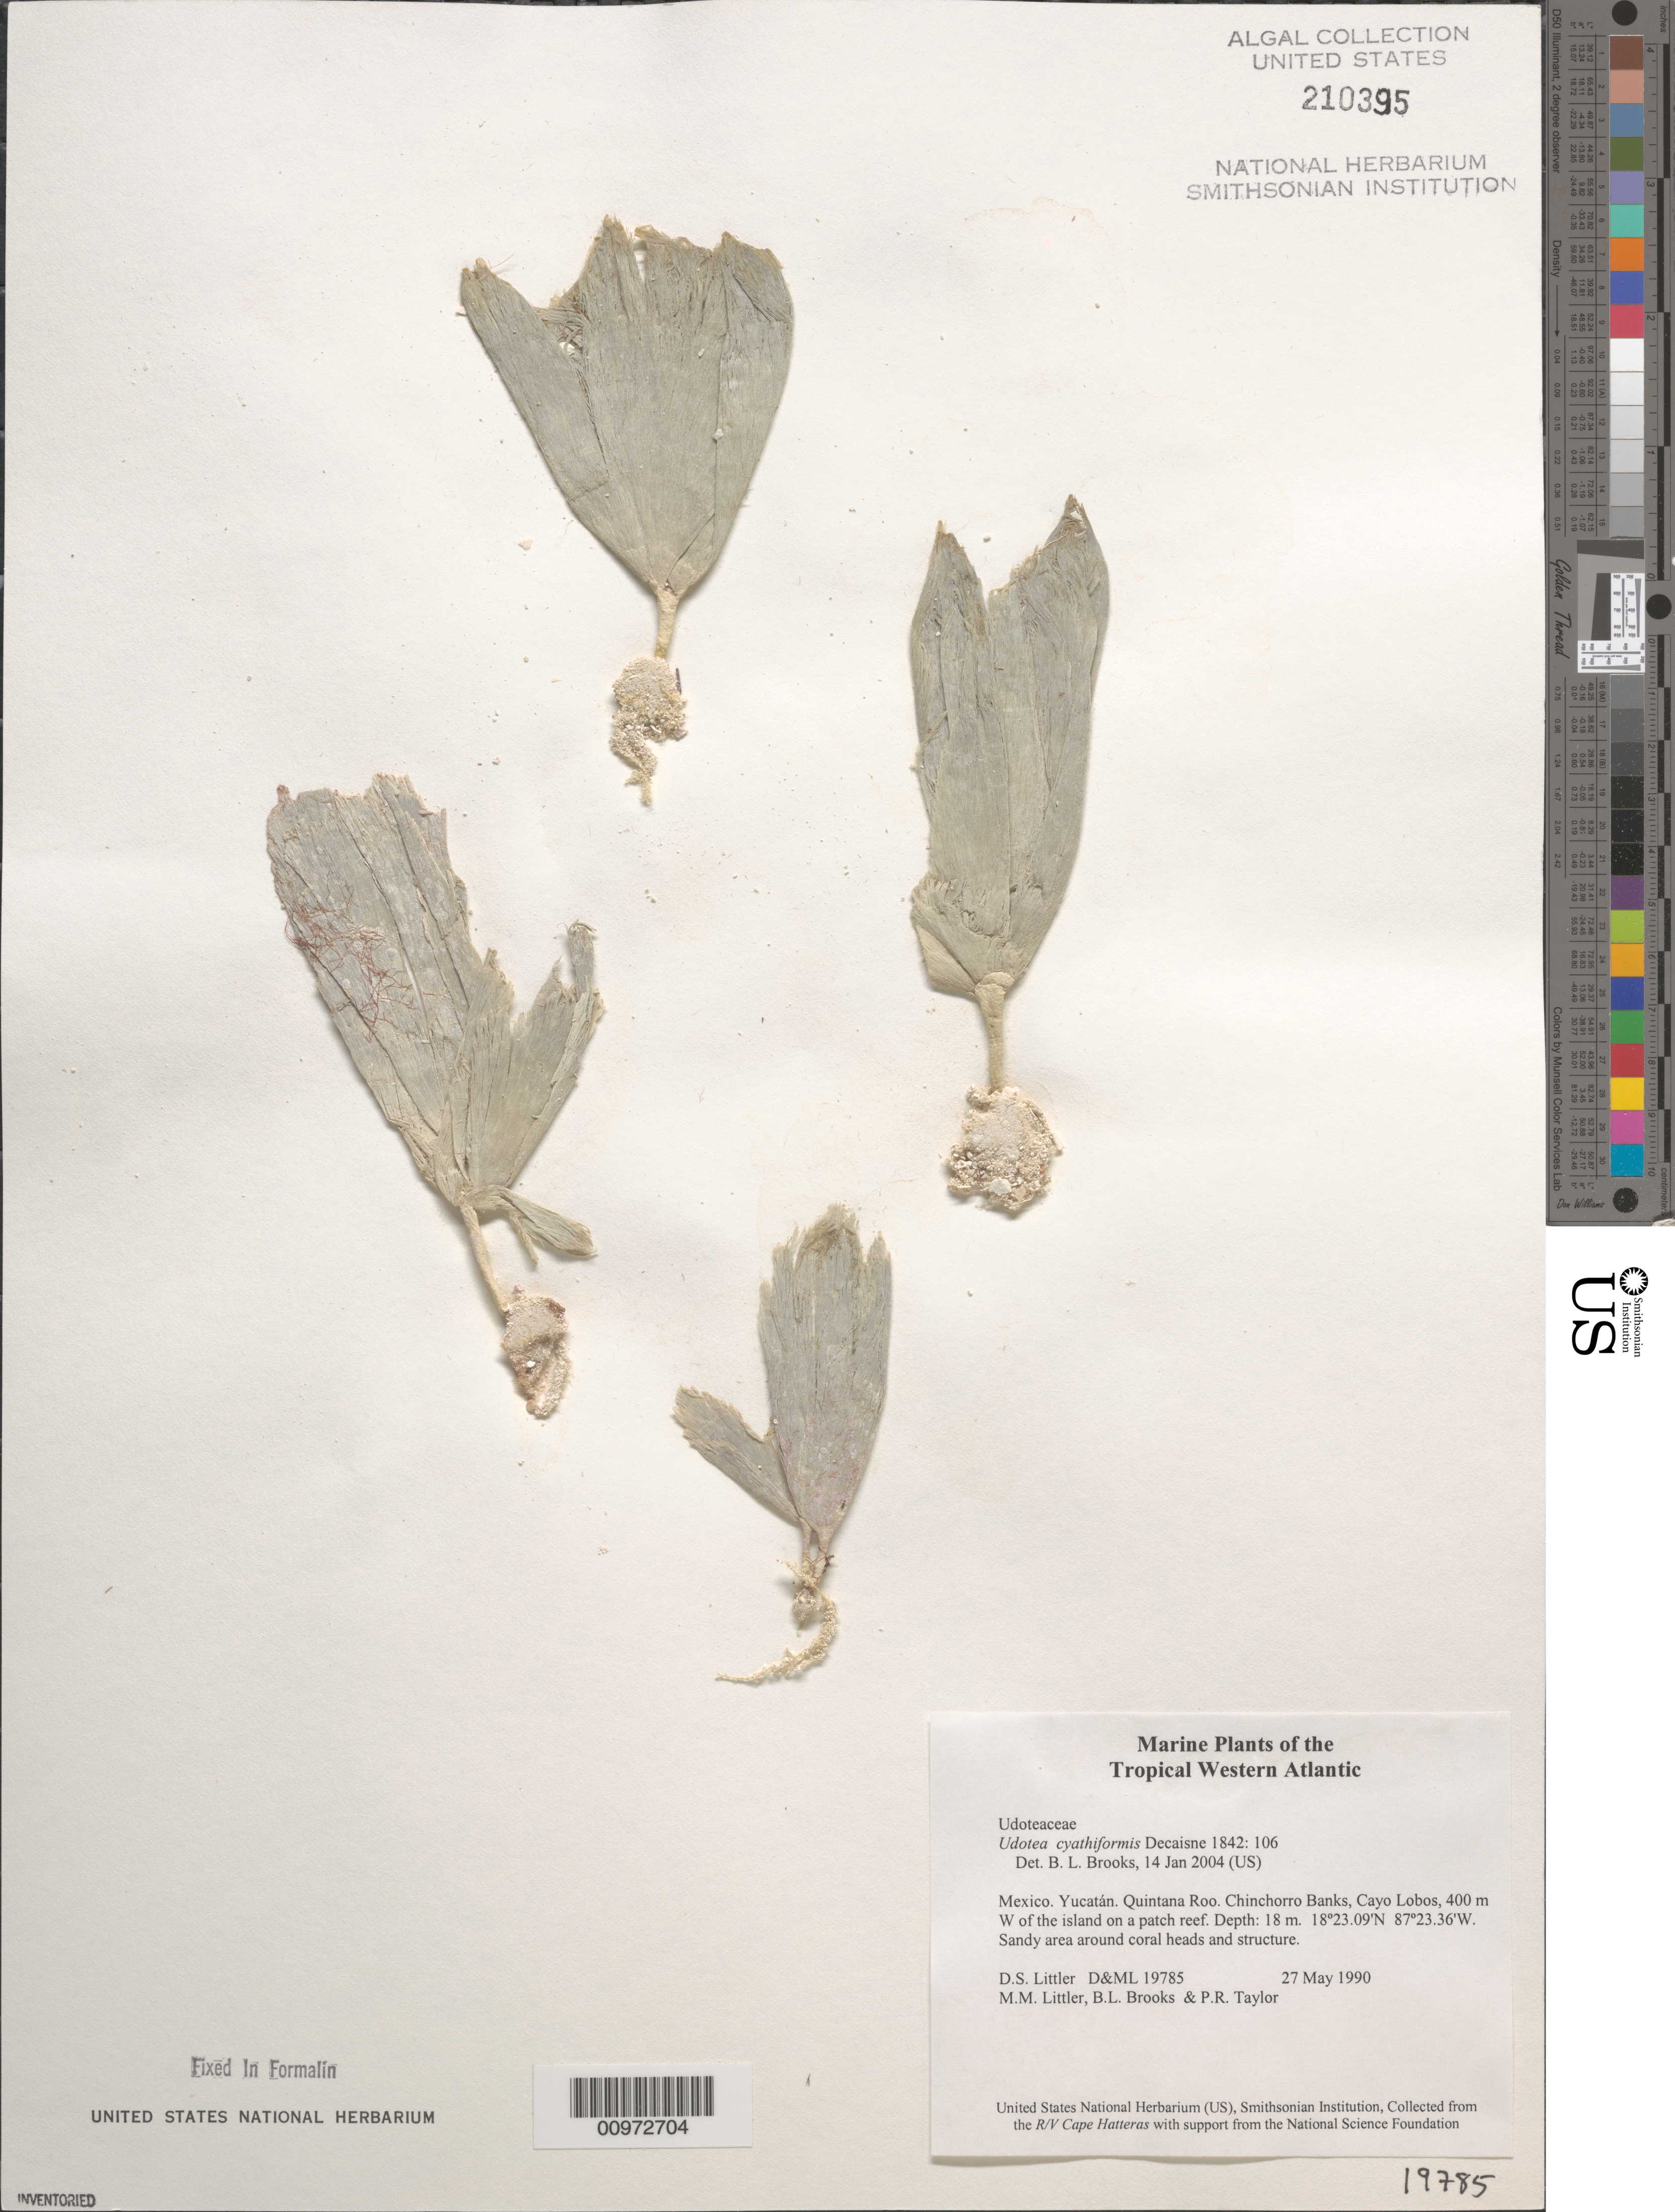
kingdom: Plantae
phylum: Chlorophyta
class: Ulvophyceae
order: Bryopsidales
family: Udoteaceae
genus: Udotea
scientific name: Udotea cyathiformis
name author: Decne.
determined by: Brooks, B. L., (BOT), Smithsonian Institution - National Museum of Natural History (UNITED STATES)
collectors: D. S. Littler, M. M. Littler, B. Brooks & P. R. Taylor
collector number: D&ML 19785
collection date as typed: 27 May 1990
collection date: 1990-05-27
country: Mexico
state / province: Quintana Roo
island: Cayo Lobos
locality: Chinchorro Bank, 400 m west of island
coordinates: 18 23.09'N, 87 23.36'W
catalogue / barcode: US 210395